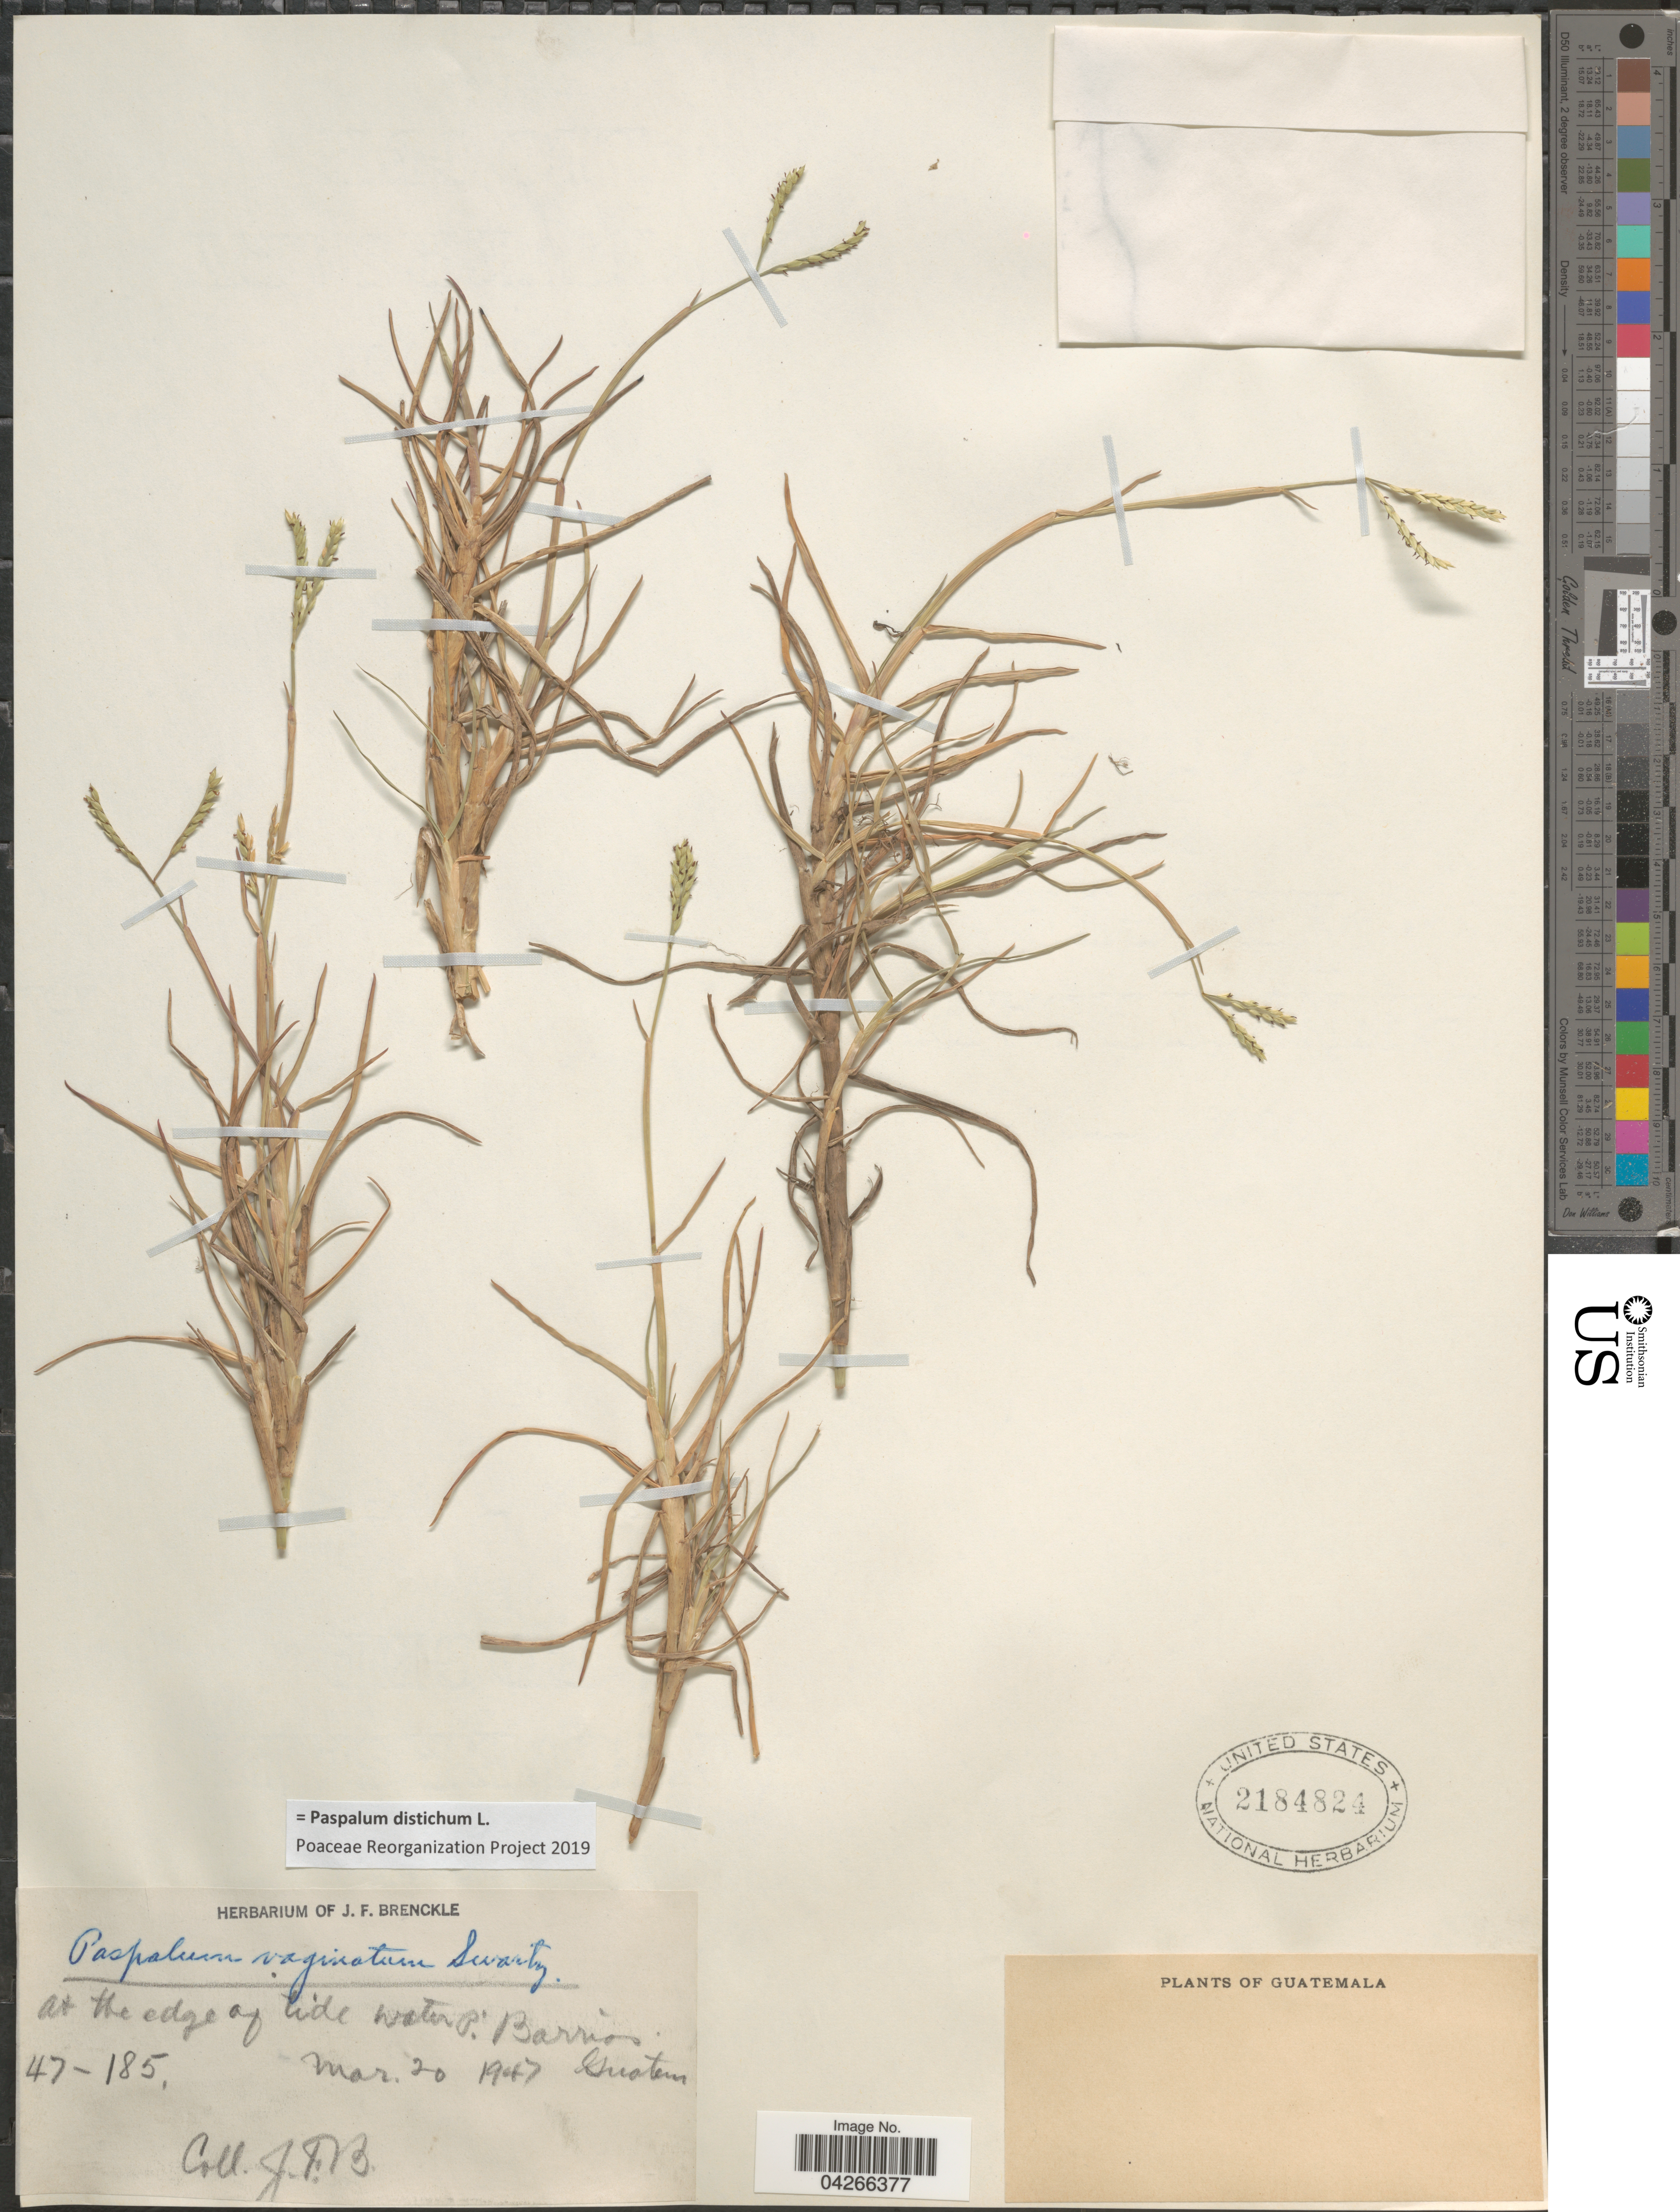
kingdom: Plantae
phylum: Tracheophyta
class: Liliopsida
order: Poales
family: Poaceae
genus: Paspalum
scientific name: Paspalum distichum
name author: L.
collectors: J. Brenckle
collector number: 47-185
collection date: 1947-03-20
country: Guatemala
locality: At the edge of tide water P. Barrios.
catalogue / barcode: US 2184824